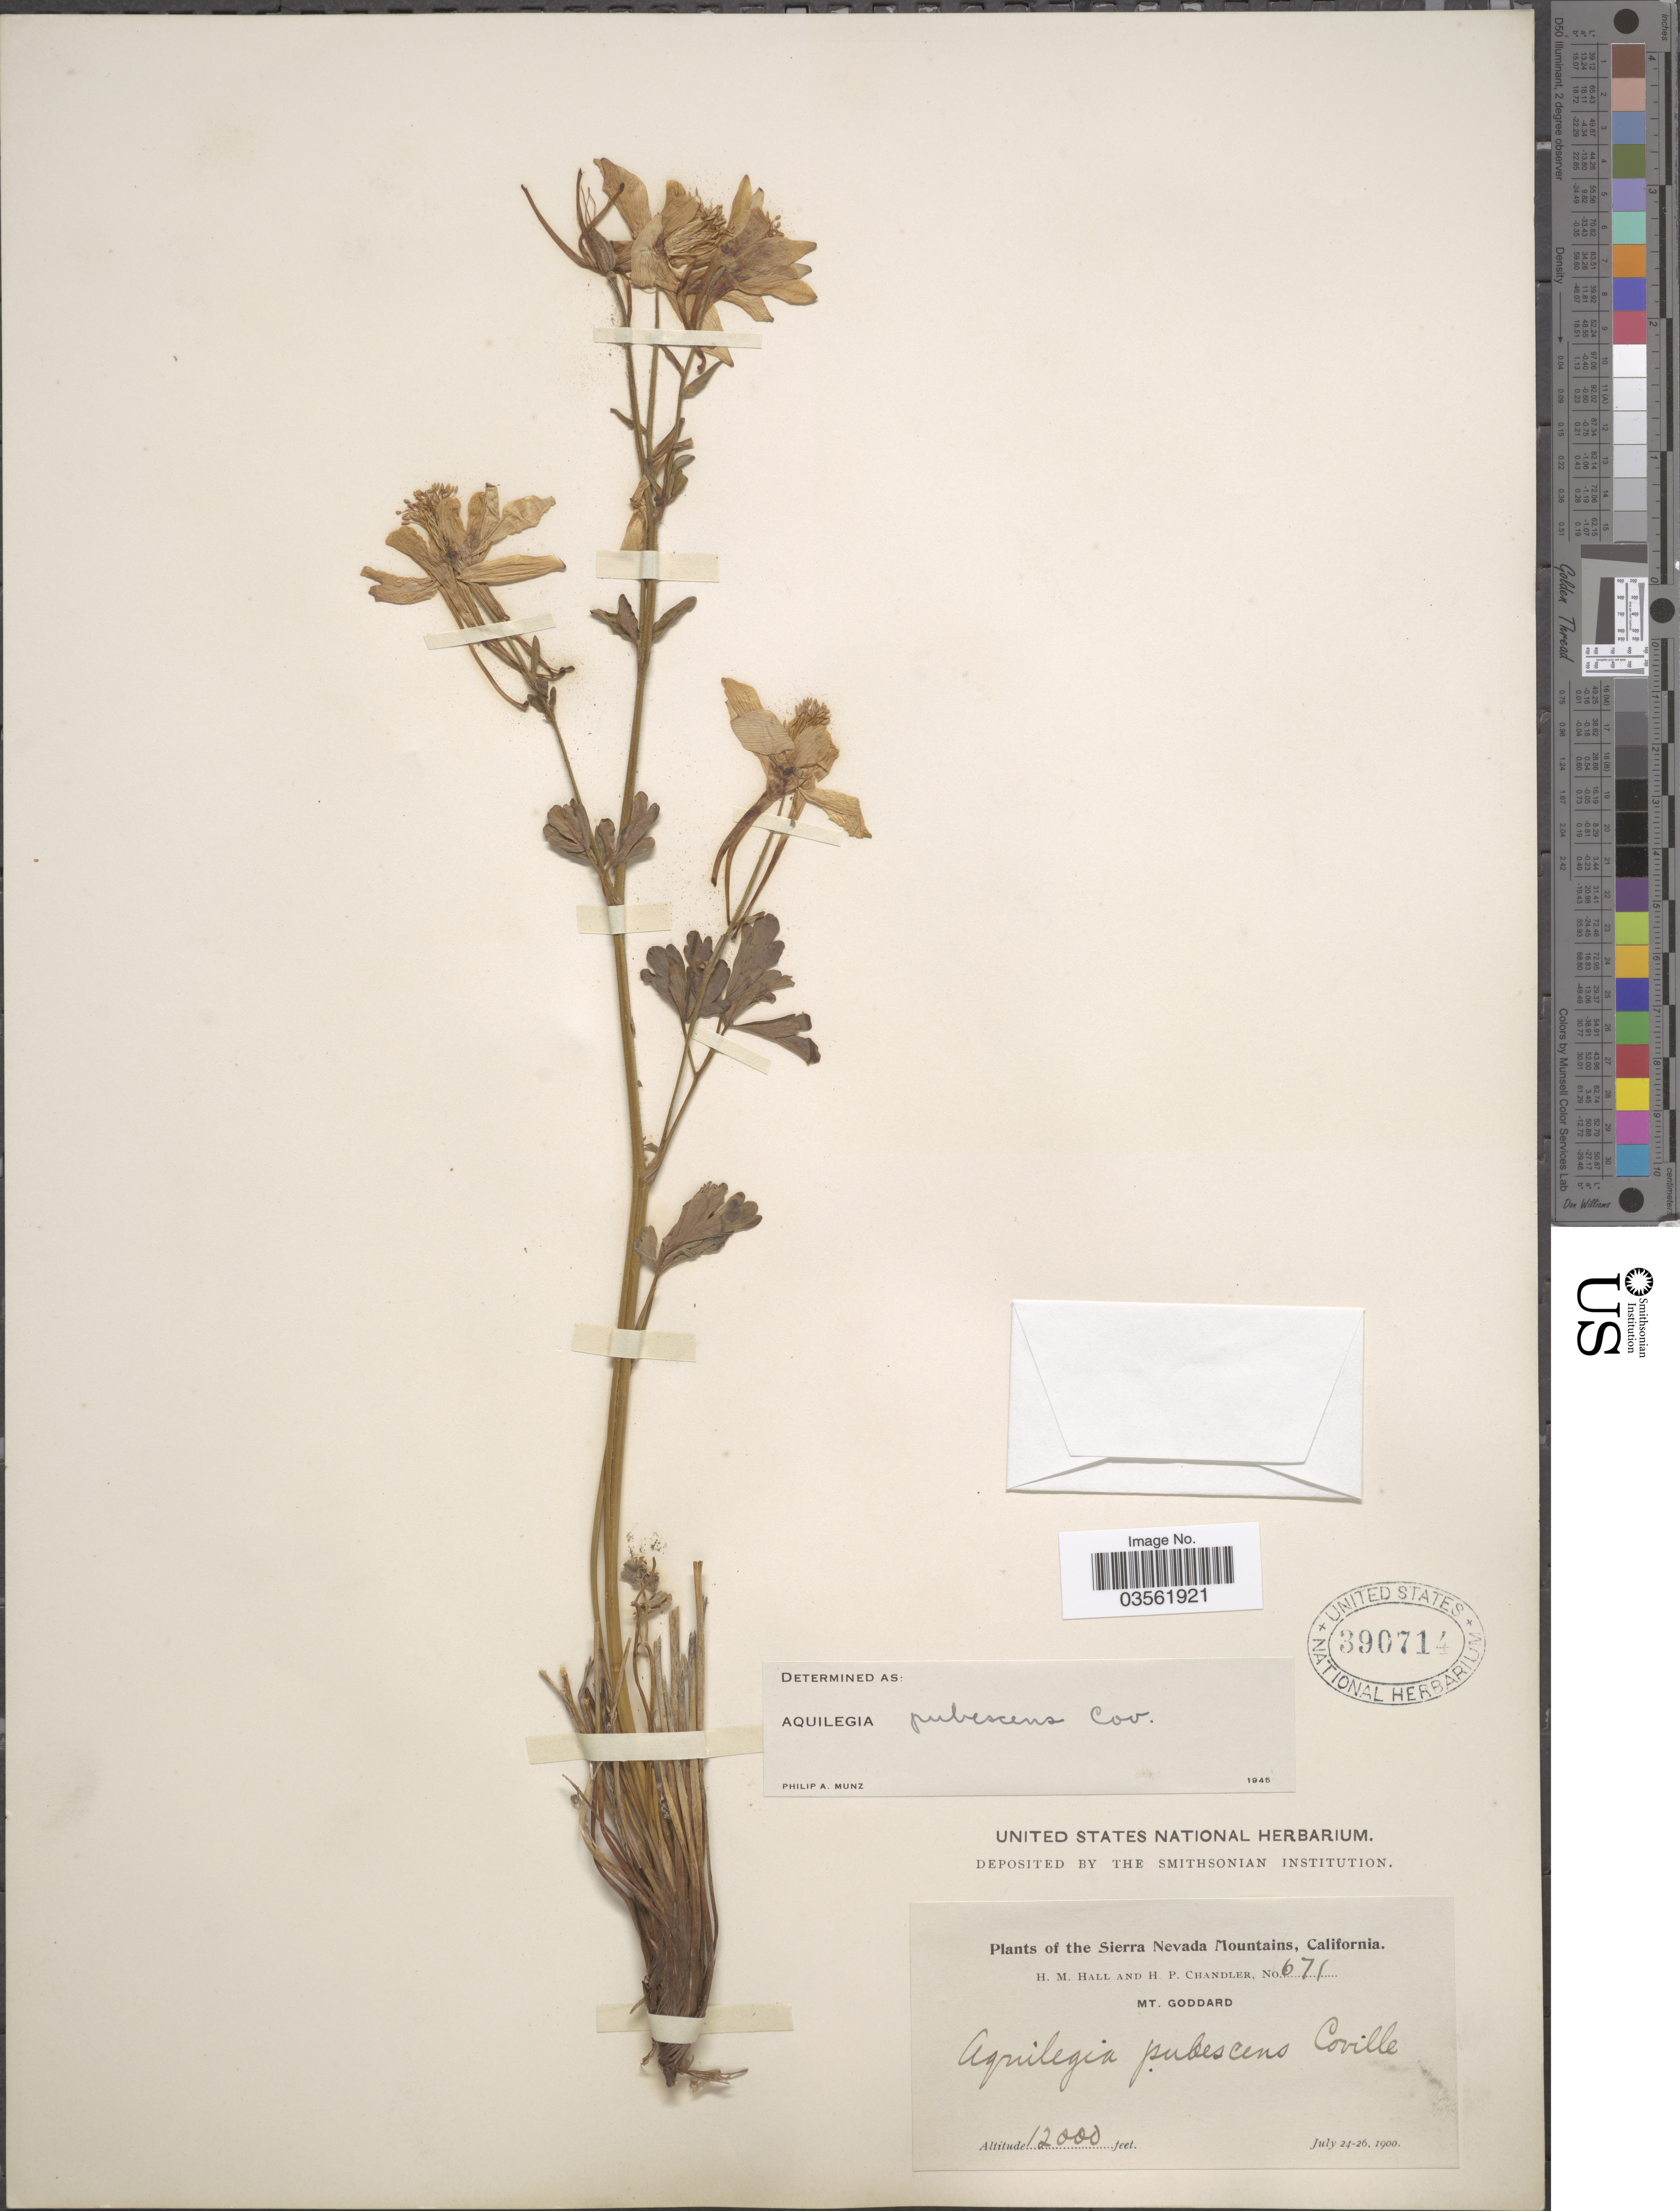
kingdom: Plantae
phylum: Tracheophyta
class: Magnoliopsida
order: Ranunculales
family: Ranunculaceae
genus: Aquilegia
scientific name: Aquilegia pubescens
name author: Coville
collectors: H. M. Hall & H. Chandler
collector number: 671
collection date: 1900-07-24/1900-07-26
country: United States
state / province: California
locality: The Sierra Nevada Mountains. Mt. Goddard.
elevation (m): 3658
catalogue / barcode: US 390714